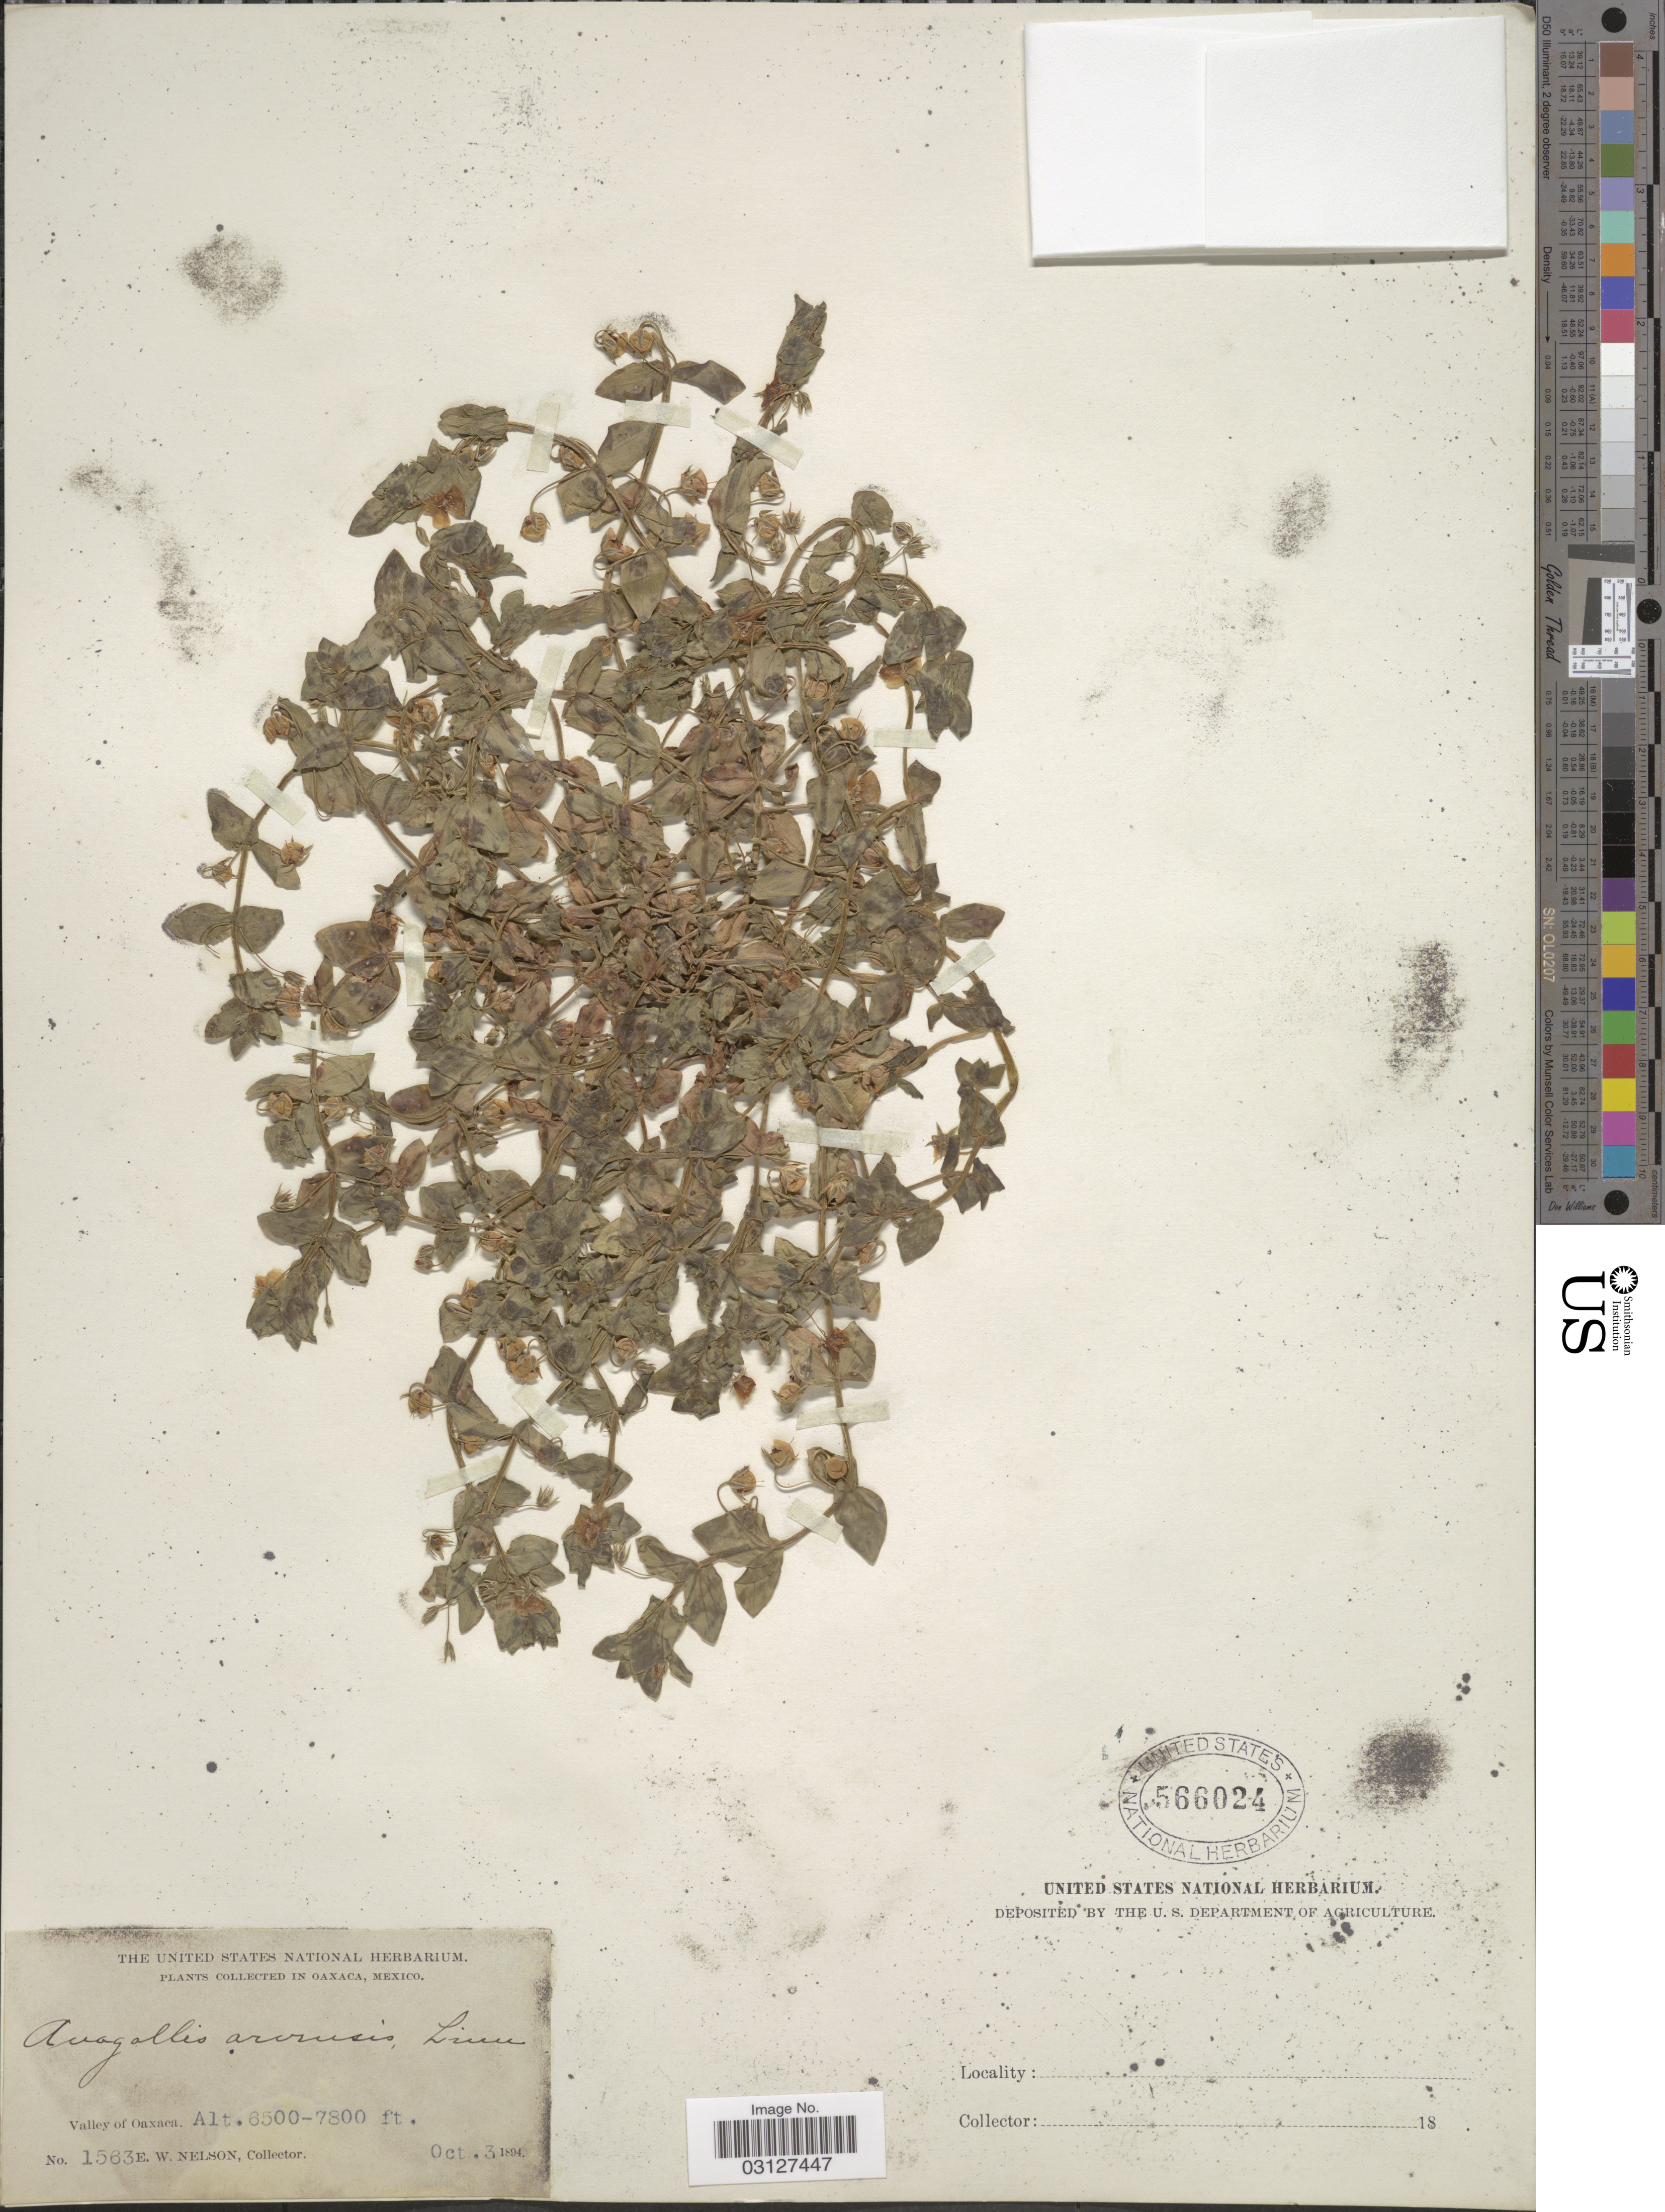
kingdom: Plantae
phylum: Tracheophyta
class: Magnoliopsida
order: Ericales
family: Primulaceae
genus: Anagallis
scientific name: Anagallis arvensis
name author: L.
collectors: E. W. Nelson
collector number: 1563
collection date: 1894-10-03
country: Mexico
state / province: Oaxaca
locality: Valley of Oaxaca.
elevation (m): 1981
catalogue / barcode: US 566024